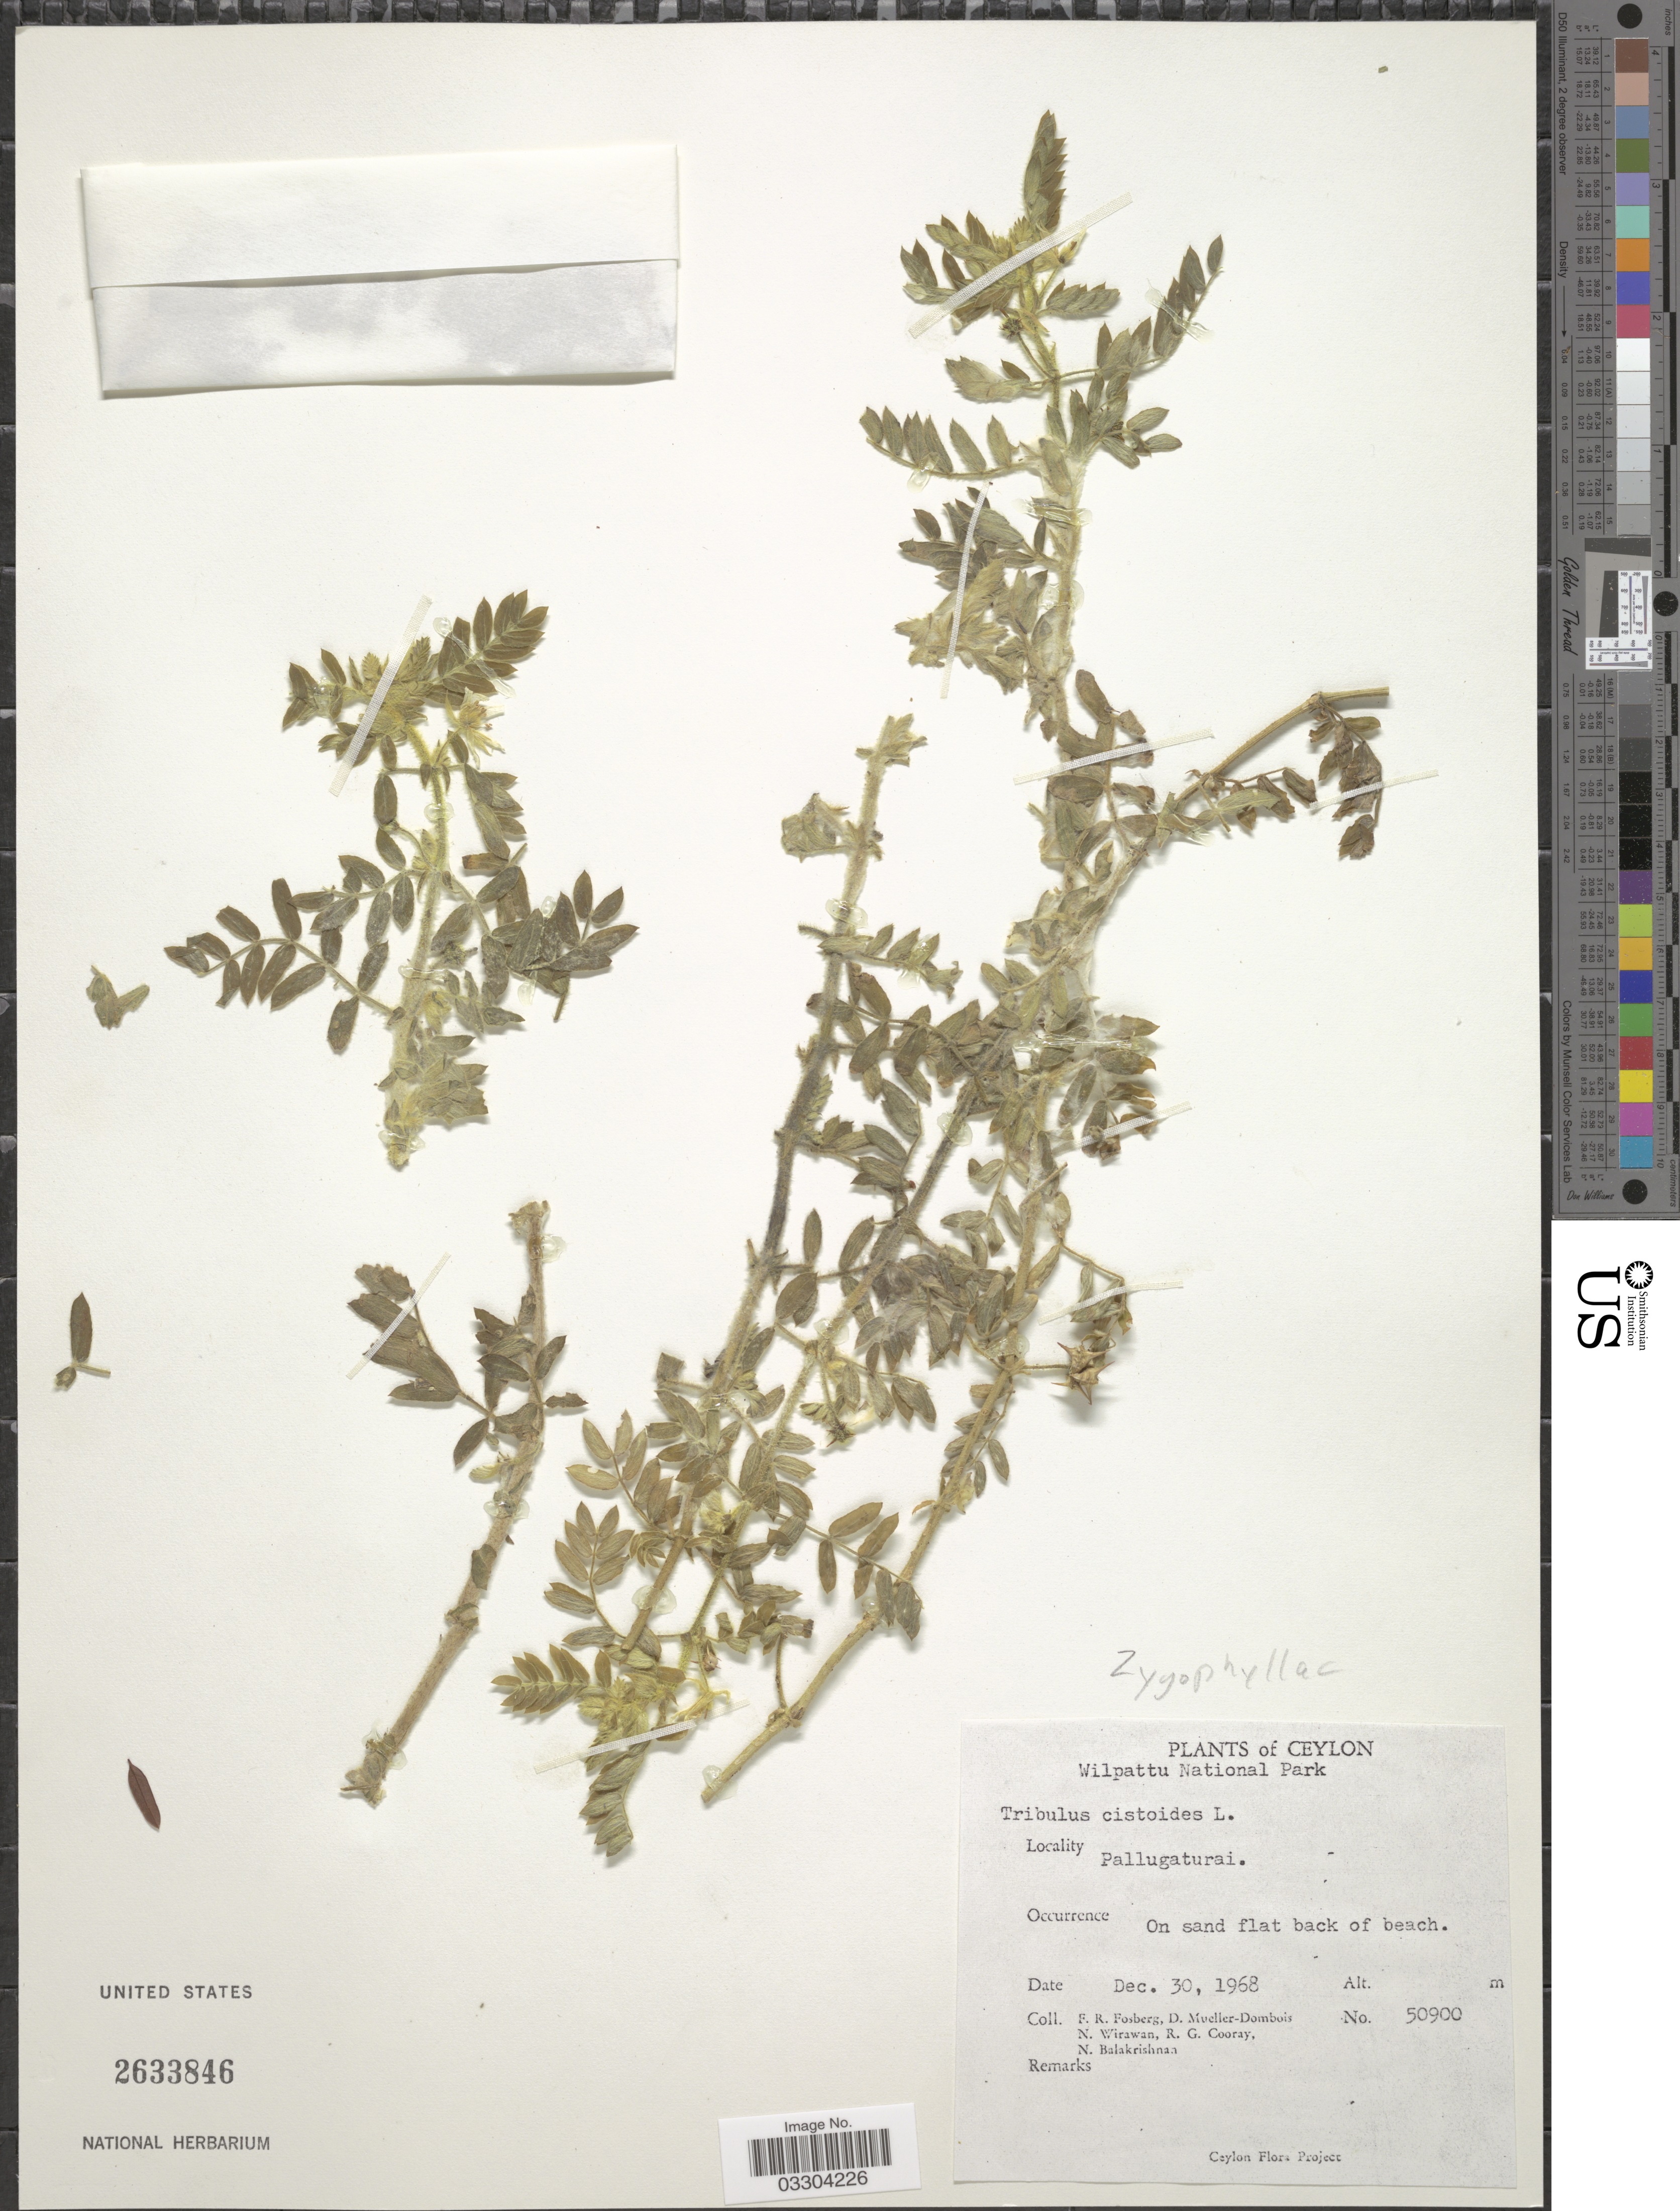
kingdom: Plantae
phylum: Tracheophyta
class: Magnoliopsida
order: Zygophyllales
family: Zygophyllaceae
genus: Tribulus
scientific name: Tribulus cistoides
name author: L.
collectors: F. R. Fosberg, D. Mueller-Dombois, N. Wirawan, R. Cooray & N. Balakrishnan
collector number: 50900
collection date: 1968-12-30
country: Sri Lanka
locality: Ceylon, Wilpattu National Park, Pallugaturai.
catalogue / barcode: US 2633846